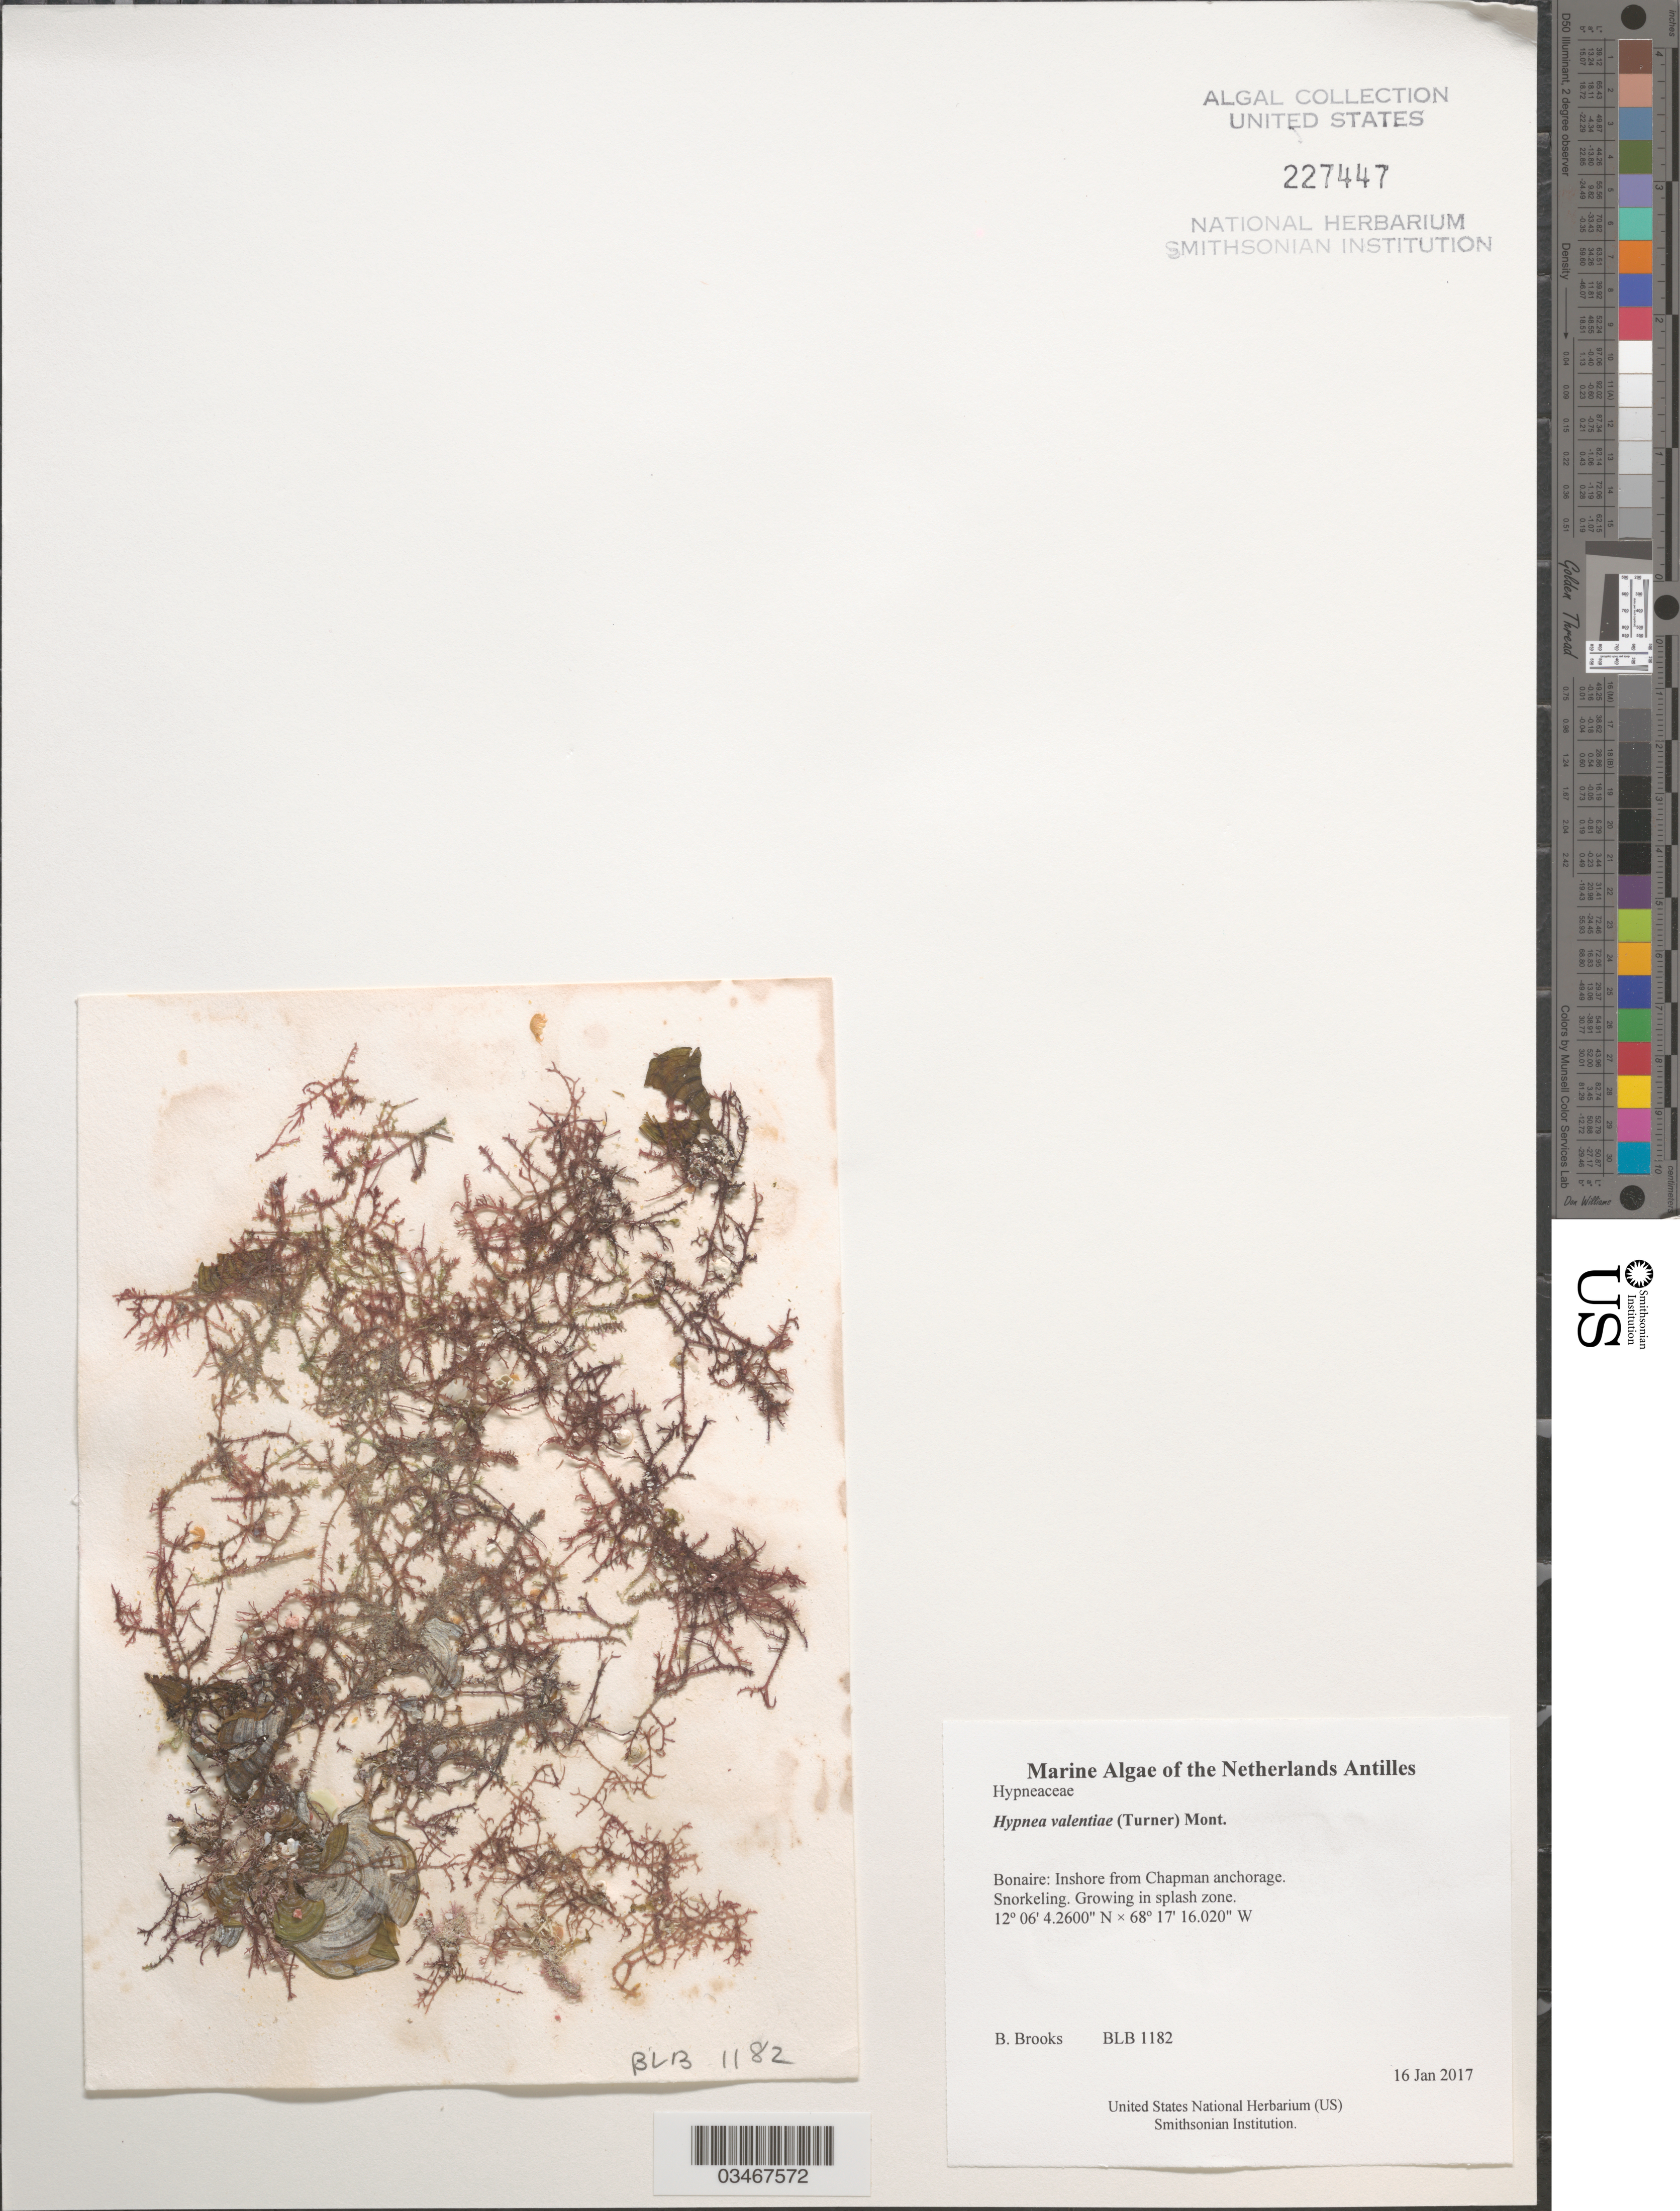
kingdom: Plantae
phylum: Rhodophyta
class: Florideophyceae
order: Gigartinales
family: Cystocloniaceae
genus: Hypnea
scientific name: Hypnea valentiae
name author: (Turner) Mont.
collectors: B. Brooks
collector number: BLB 1182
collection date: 2017-01-16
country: Netherlands Antilles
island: Bonaire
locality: Inshore from Chapman anchorage. Snorkeling.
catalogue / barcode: US 227447